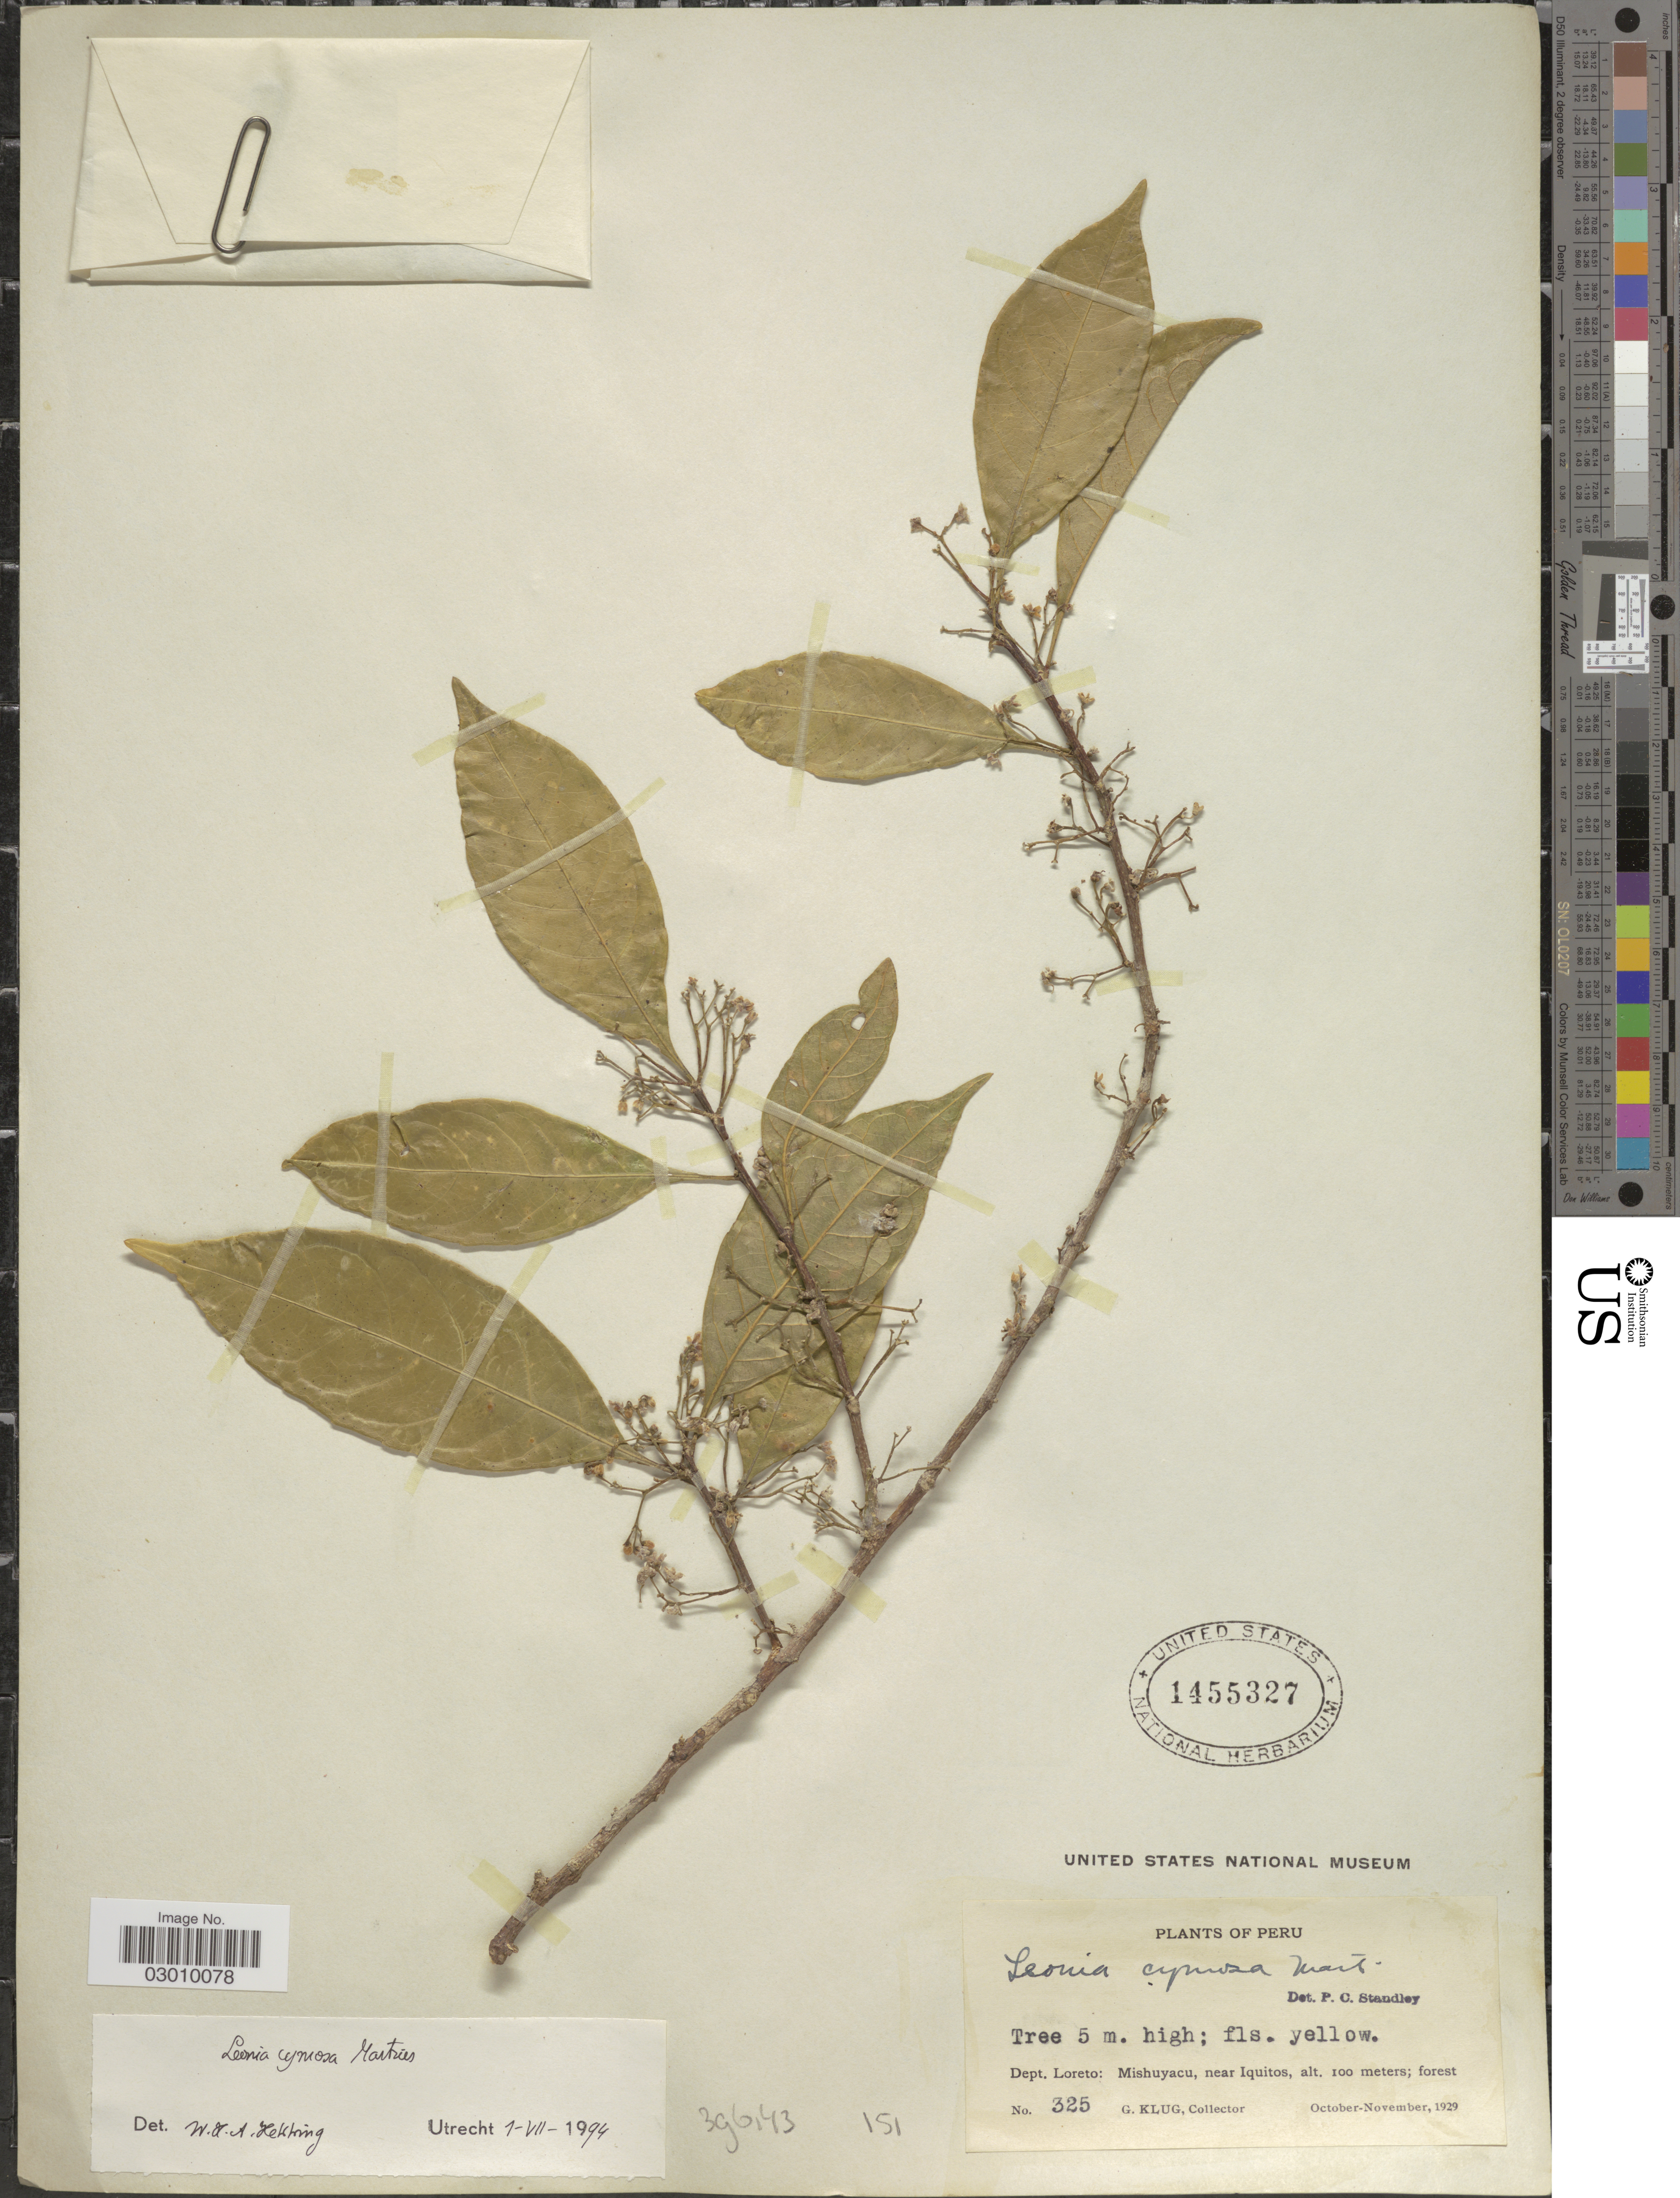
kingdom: Plantae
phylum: Tracheophyta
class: Magnoliopsida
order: Malpighiales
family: Violaceae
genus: Leonia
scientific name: Leonia cymosa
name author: Mart.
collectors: G. Klug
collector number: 325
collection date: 1929-10/1929-11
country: Peru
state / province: Loreto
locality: Dept. Loreto: Mishuyacu, near Iquitos.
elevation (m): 100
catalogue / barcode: US 1455327